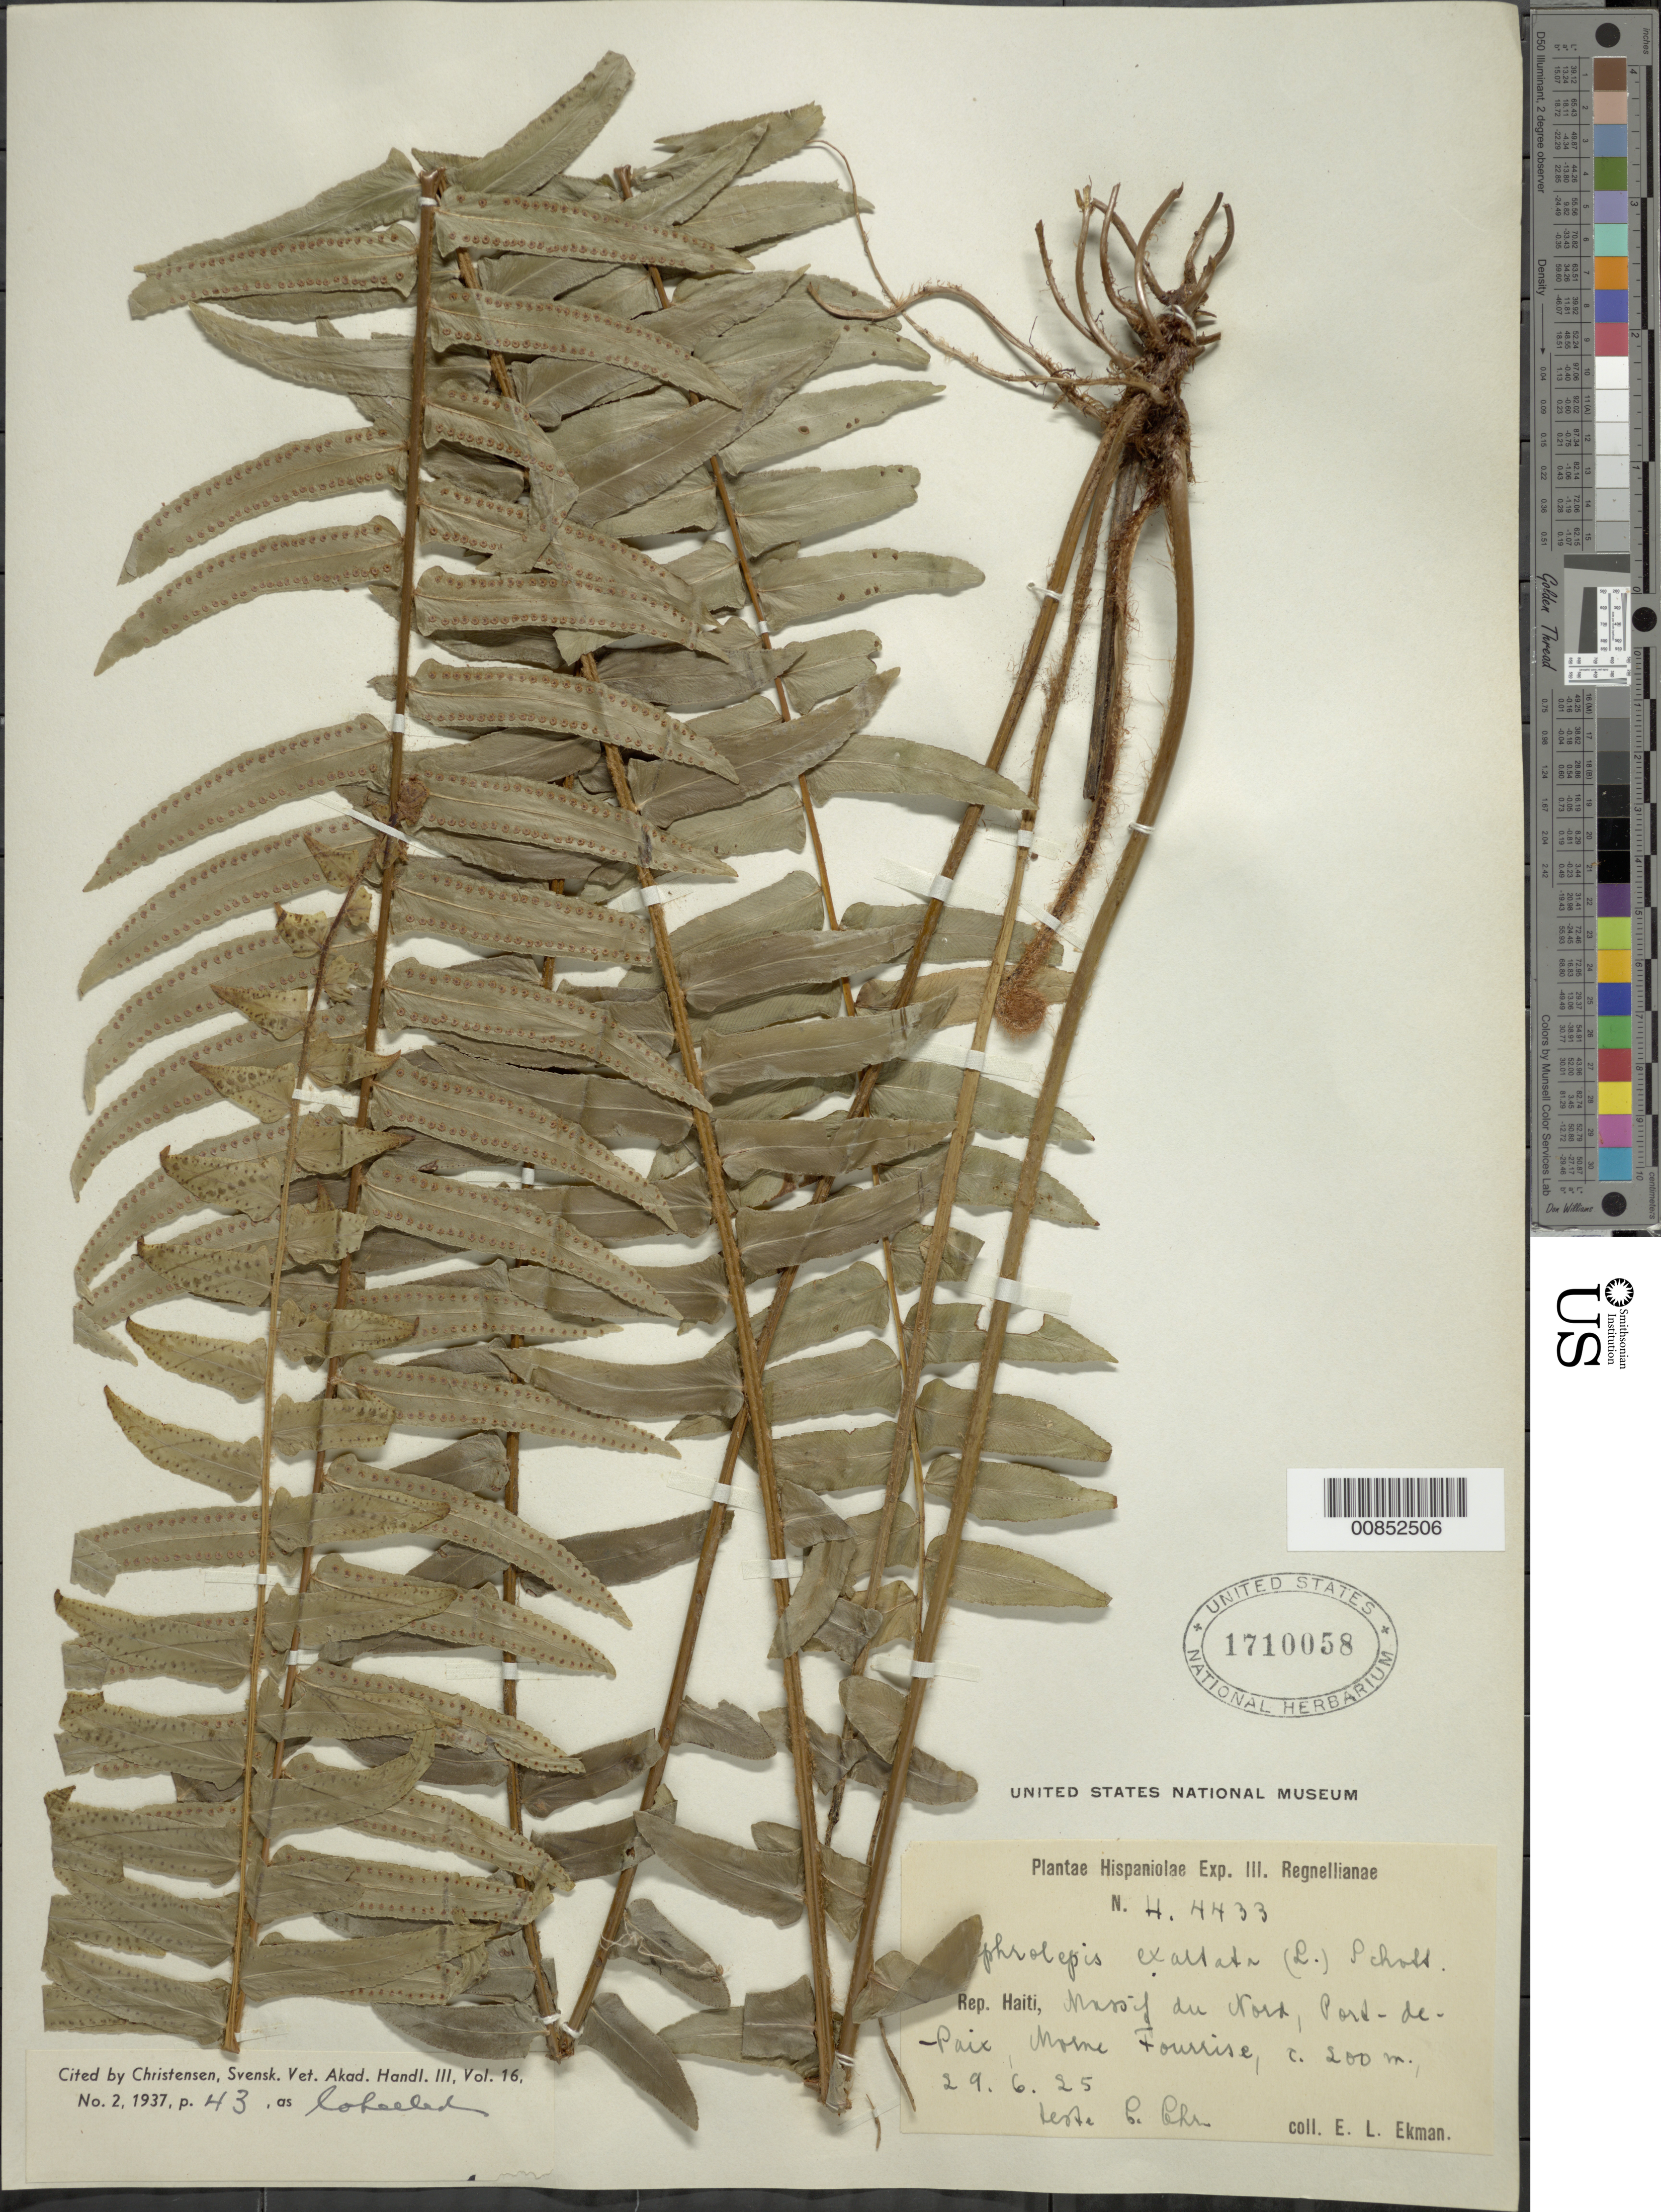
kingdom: Plantae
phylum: Tracheophyta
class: Polypodiopsida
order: Polypodiales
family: Nephrolepidaceae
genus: Nephrolepis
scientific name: Nephrolepis exaltata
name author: (L.) Schott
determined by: Christensen, C. F. A.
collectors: E. L. Ekman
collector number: H 4433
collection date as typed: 29 Jun 1925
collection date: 1925-06-29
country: Haiti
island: Hispaniola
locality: Massif du Nord, Port de Paix, Morne Fourrise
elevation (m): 200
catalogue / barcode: US 1710058